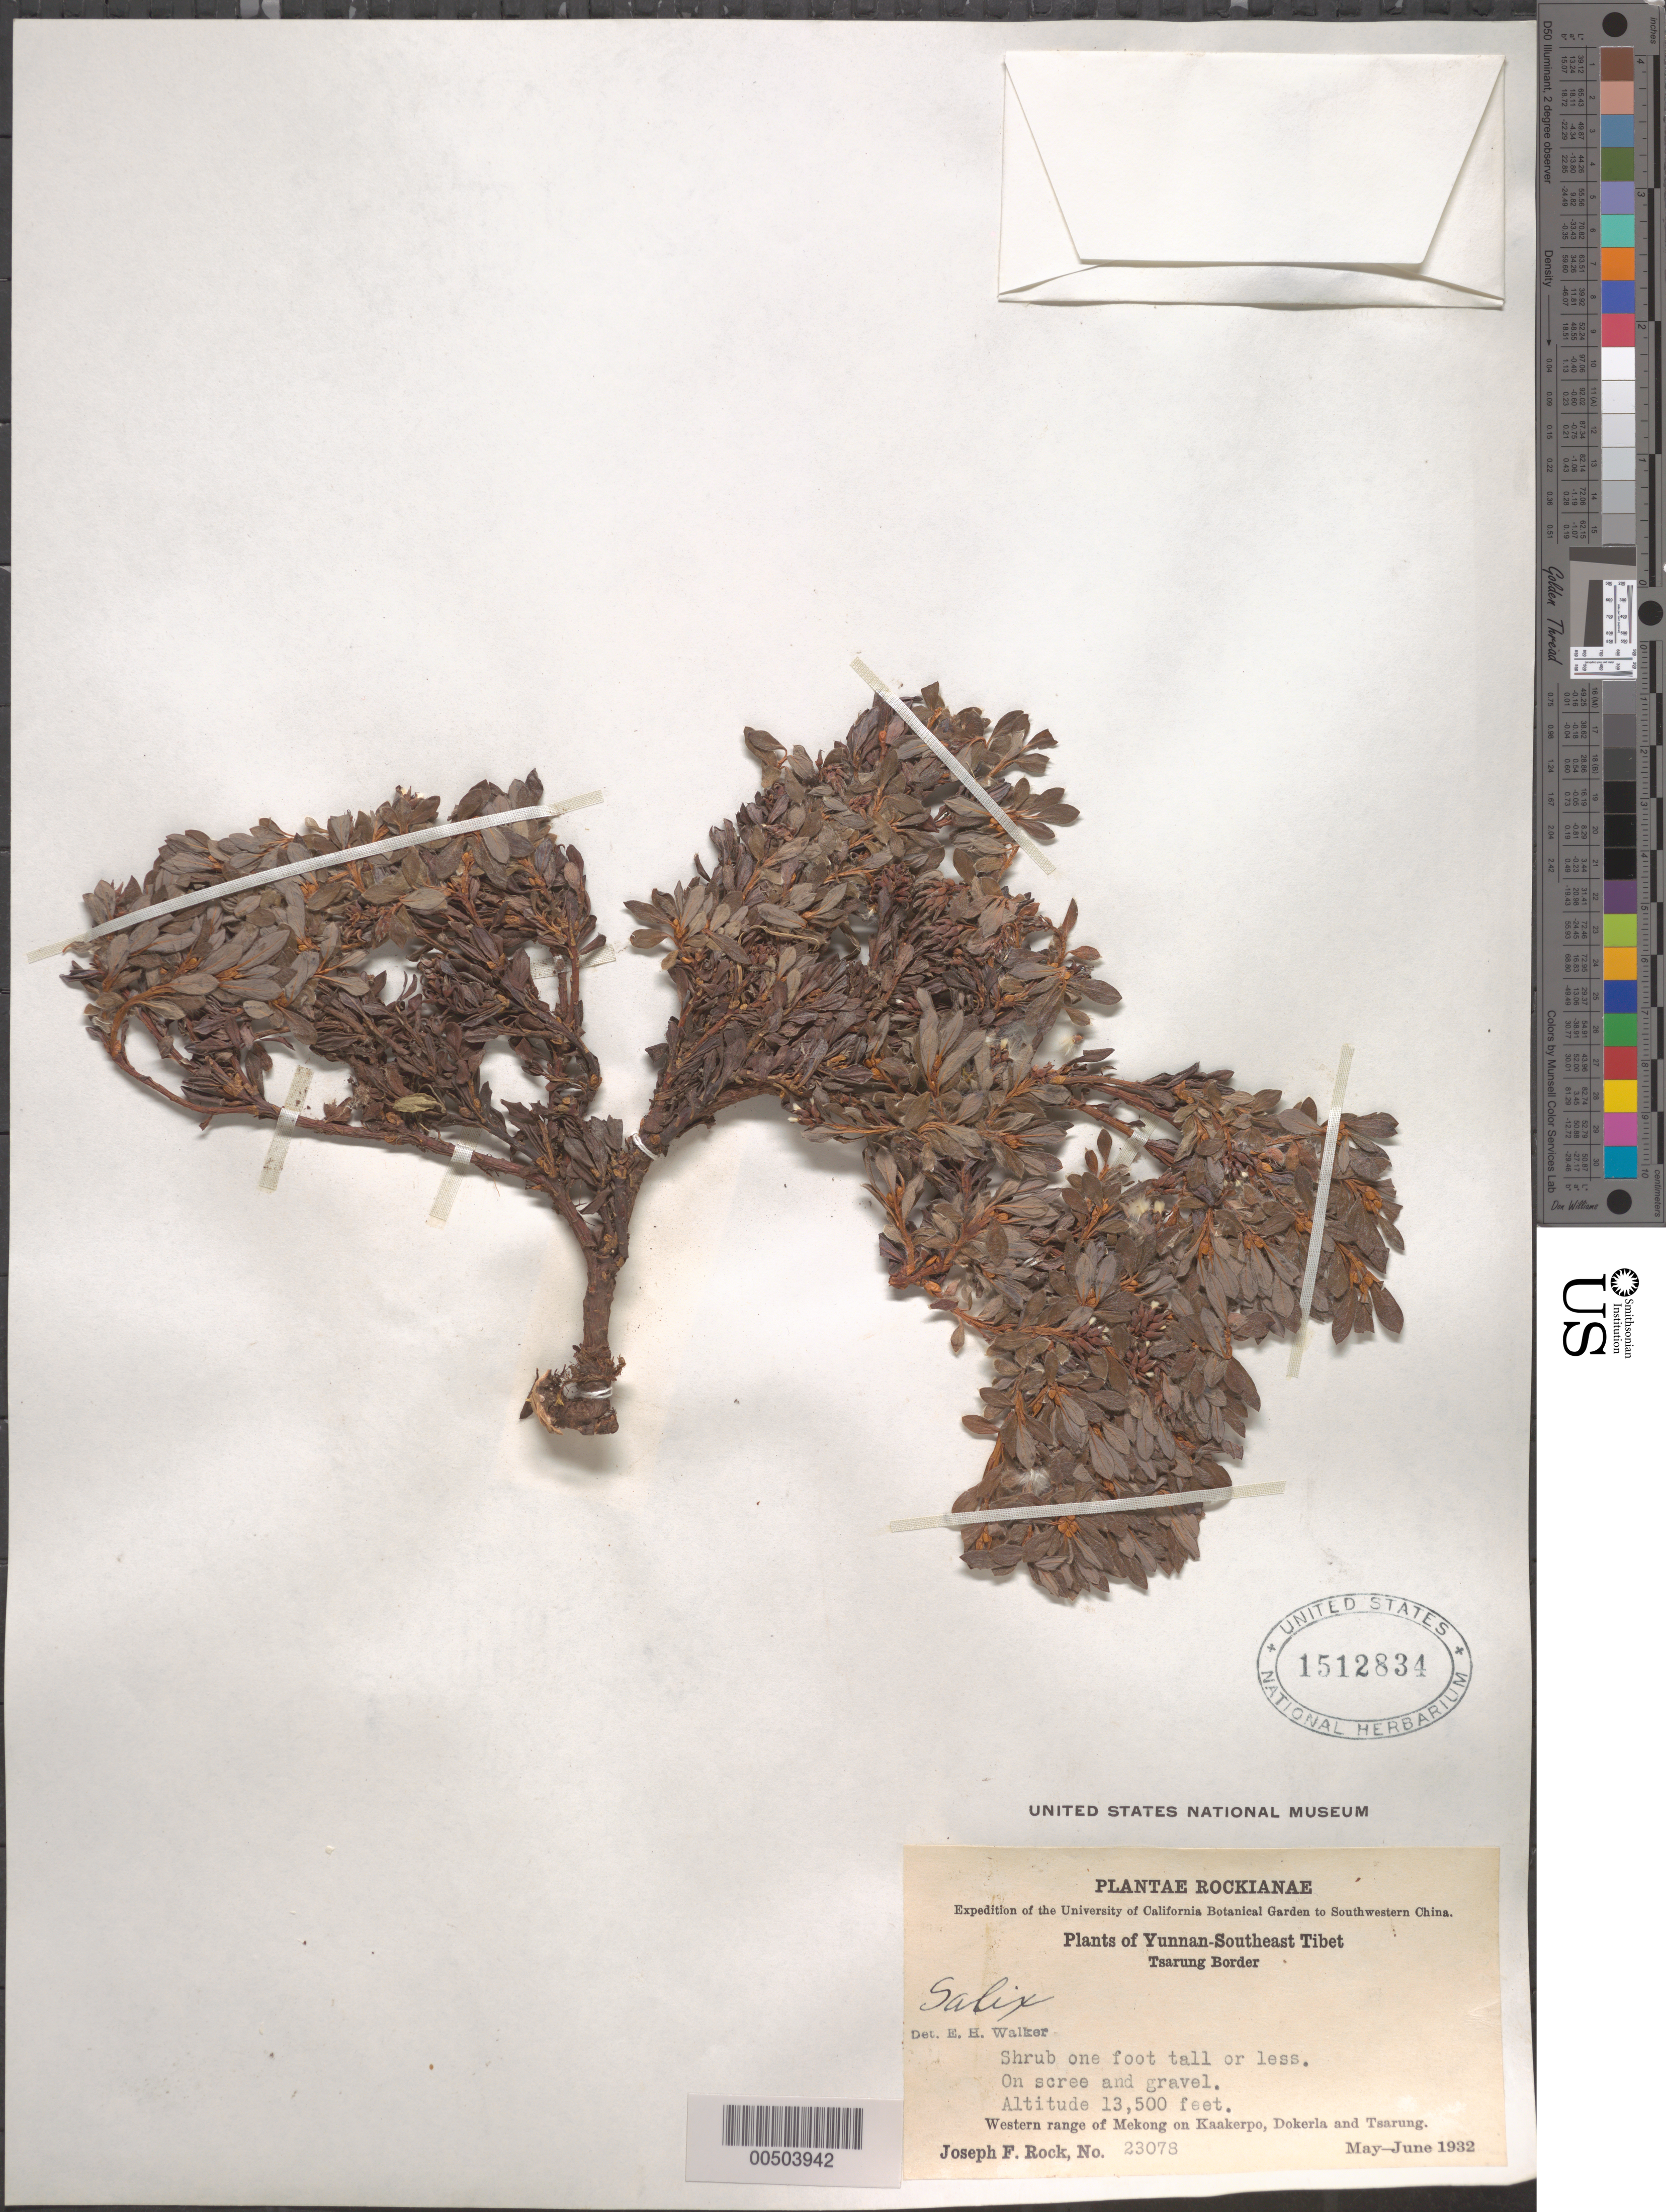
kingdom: Plantae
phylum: Tracheophyta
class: Magnoliopsida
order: Malpighiales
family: Salicaceae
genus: Salix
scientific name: Salix sp.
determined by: Walker, E. H.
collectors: J. F. Rock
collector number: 23078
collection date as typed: May 1932 to -- Jun 1932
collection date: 1932-05/1932-06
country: China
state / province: Xizang / Yunnan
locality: Western range of Mekong on Kaakerpo, Dokerla and Tsarung. Tsarung Border. Yunnan-SE Tibet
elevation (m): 4115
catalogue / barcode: US 1512834